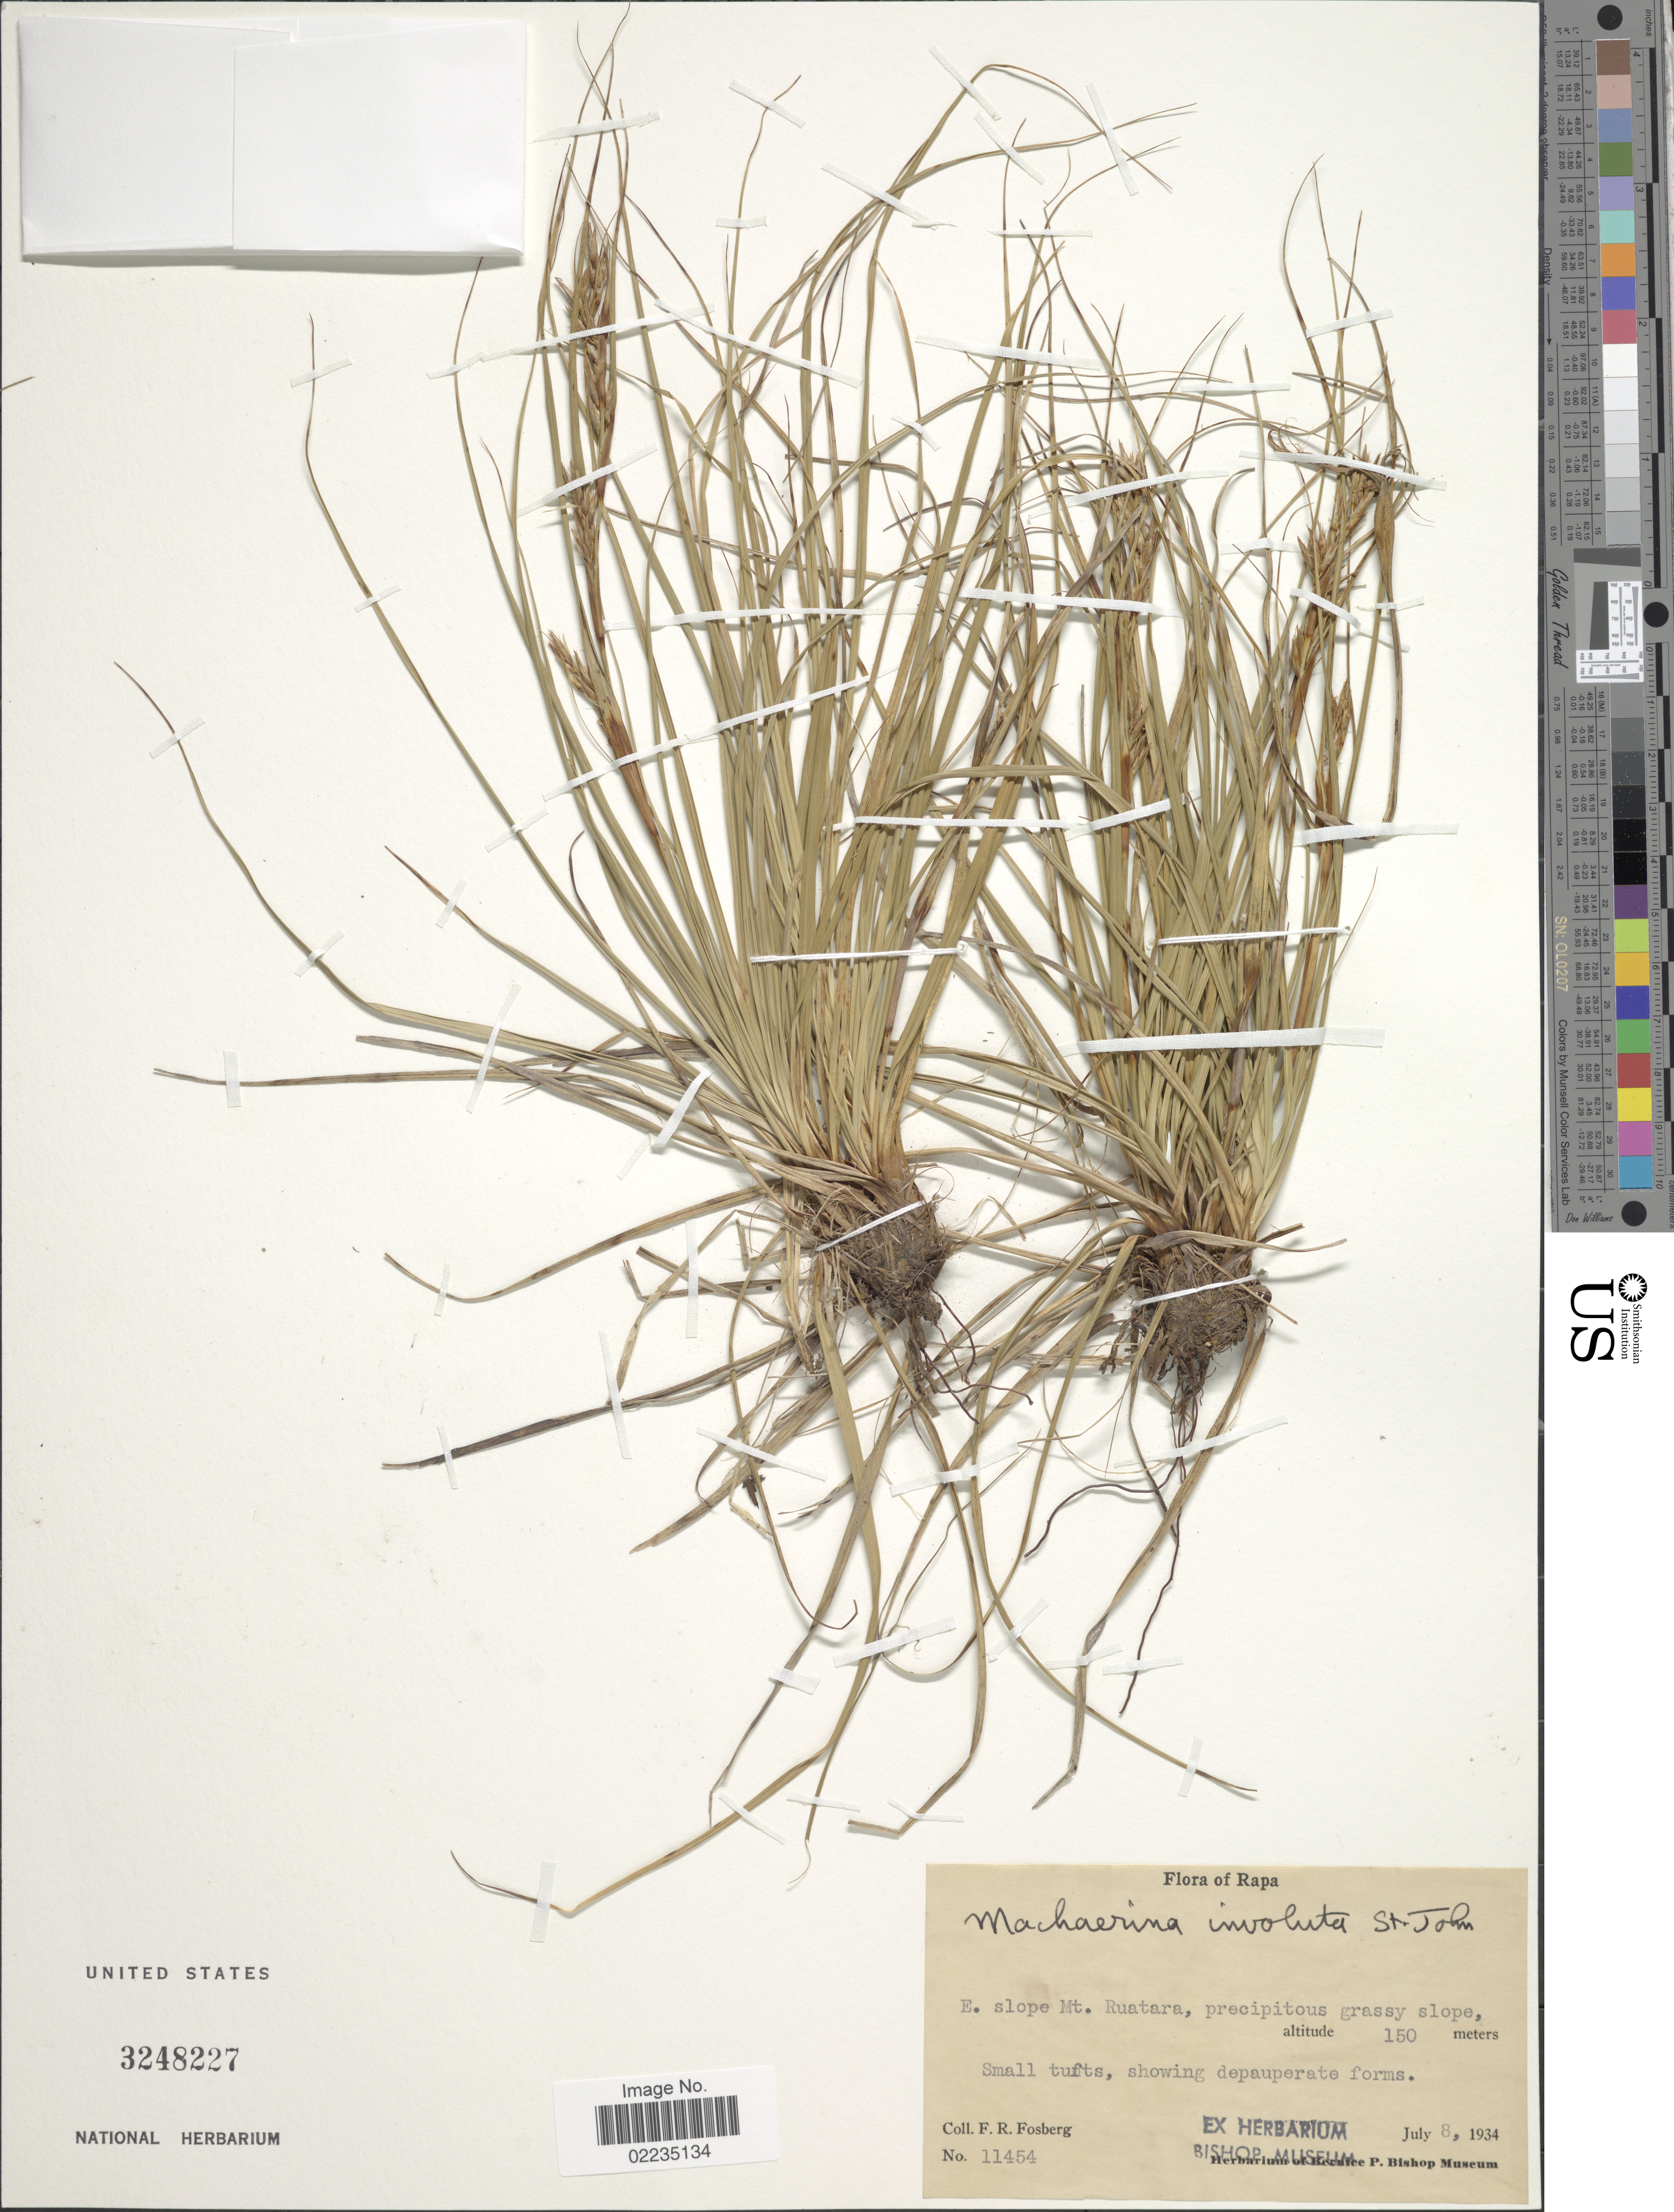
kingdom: Plantae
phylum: Tracheophyta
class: Liliopsida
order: Poales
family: Cyperaceae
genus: Morelotia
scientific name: Morelotia involuta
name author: (H. St. John) J.J. Bruhl & R.L. Barrett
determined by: Strong, Mark T., (BOT), Smithsonian Institution - National Museum of Natural History (UNITED STATES)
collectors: F. R. Fosberg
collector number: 11454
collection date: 1934-07-08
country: French Polynesia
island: Rapa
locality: Rapa, E. slope Mt. Ruatara, precipitous grassy slopes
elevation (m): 150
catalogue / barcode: US 3248227